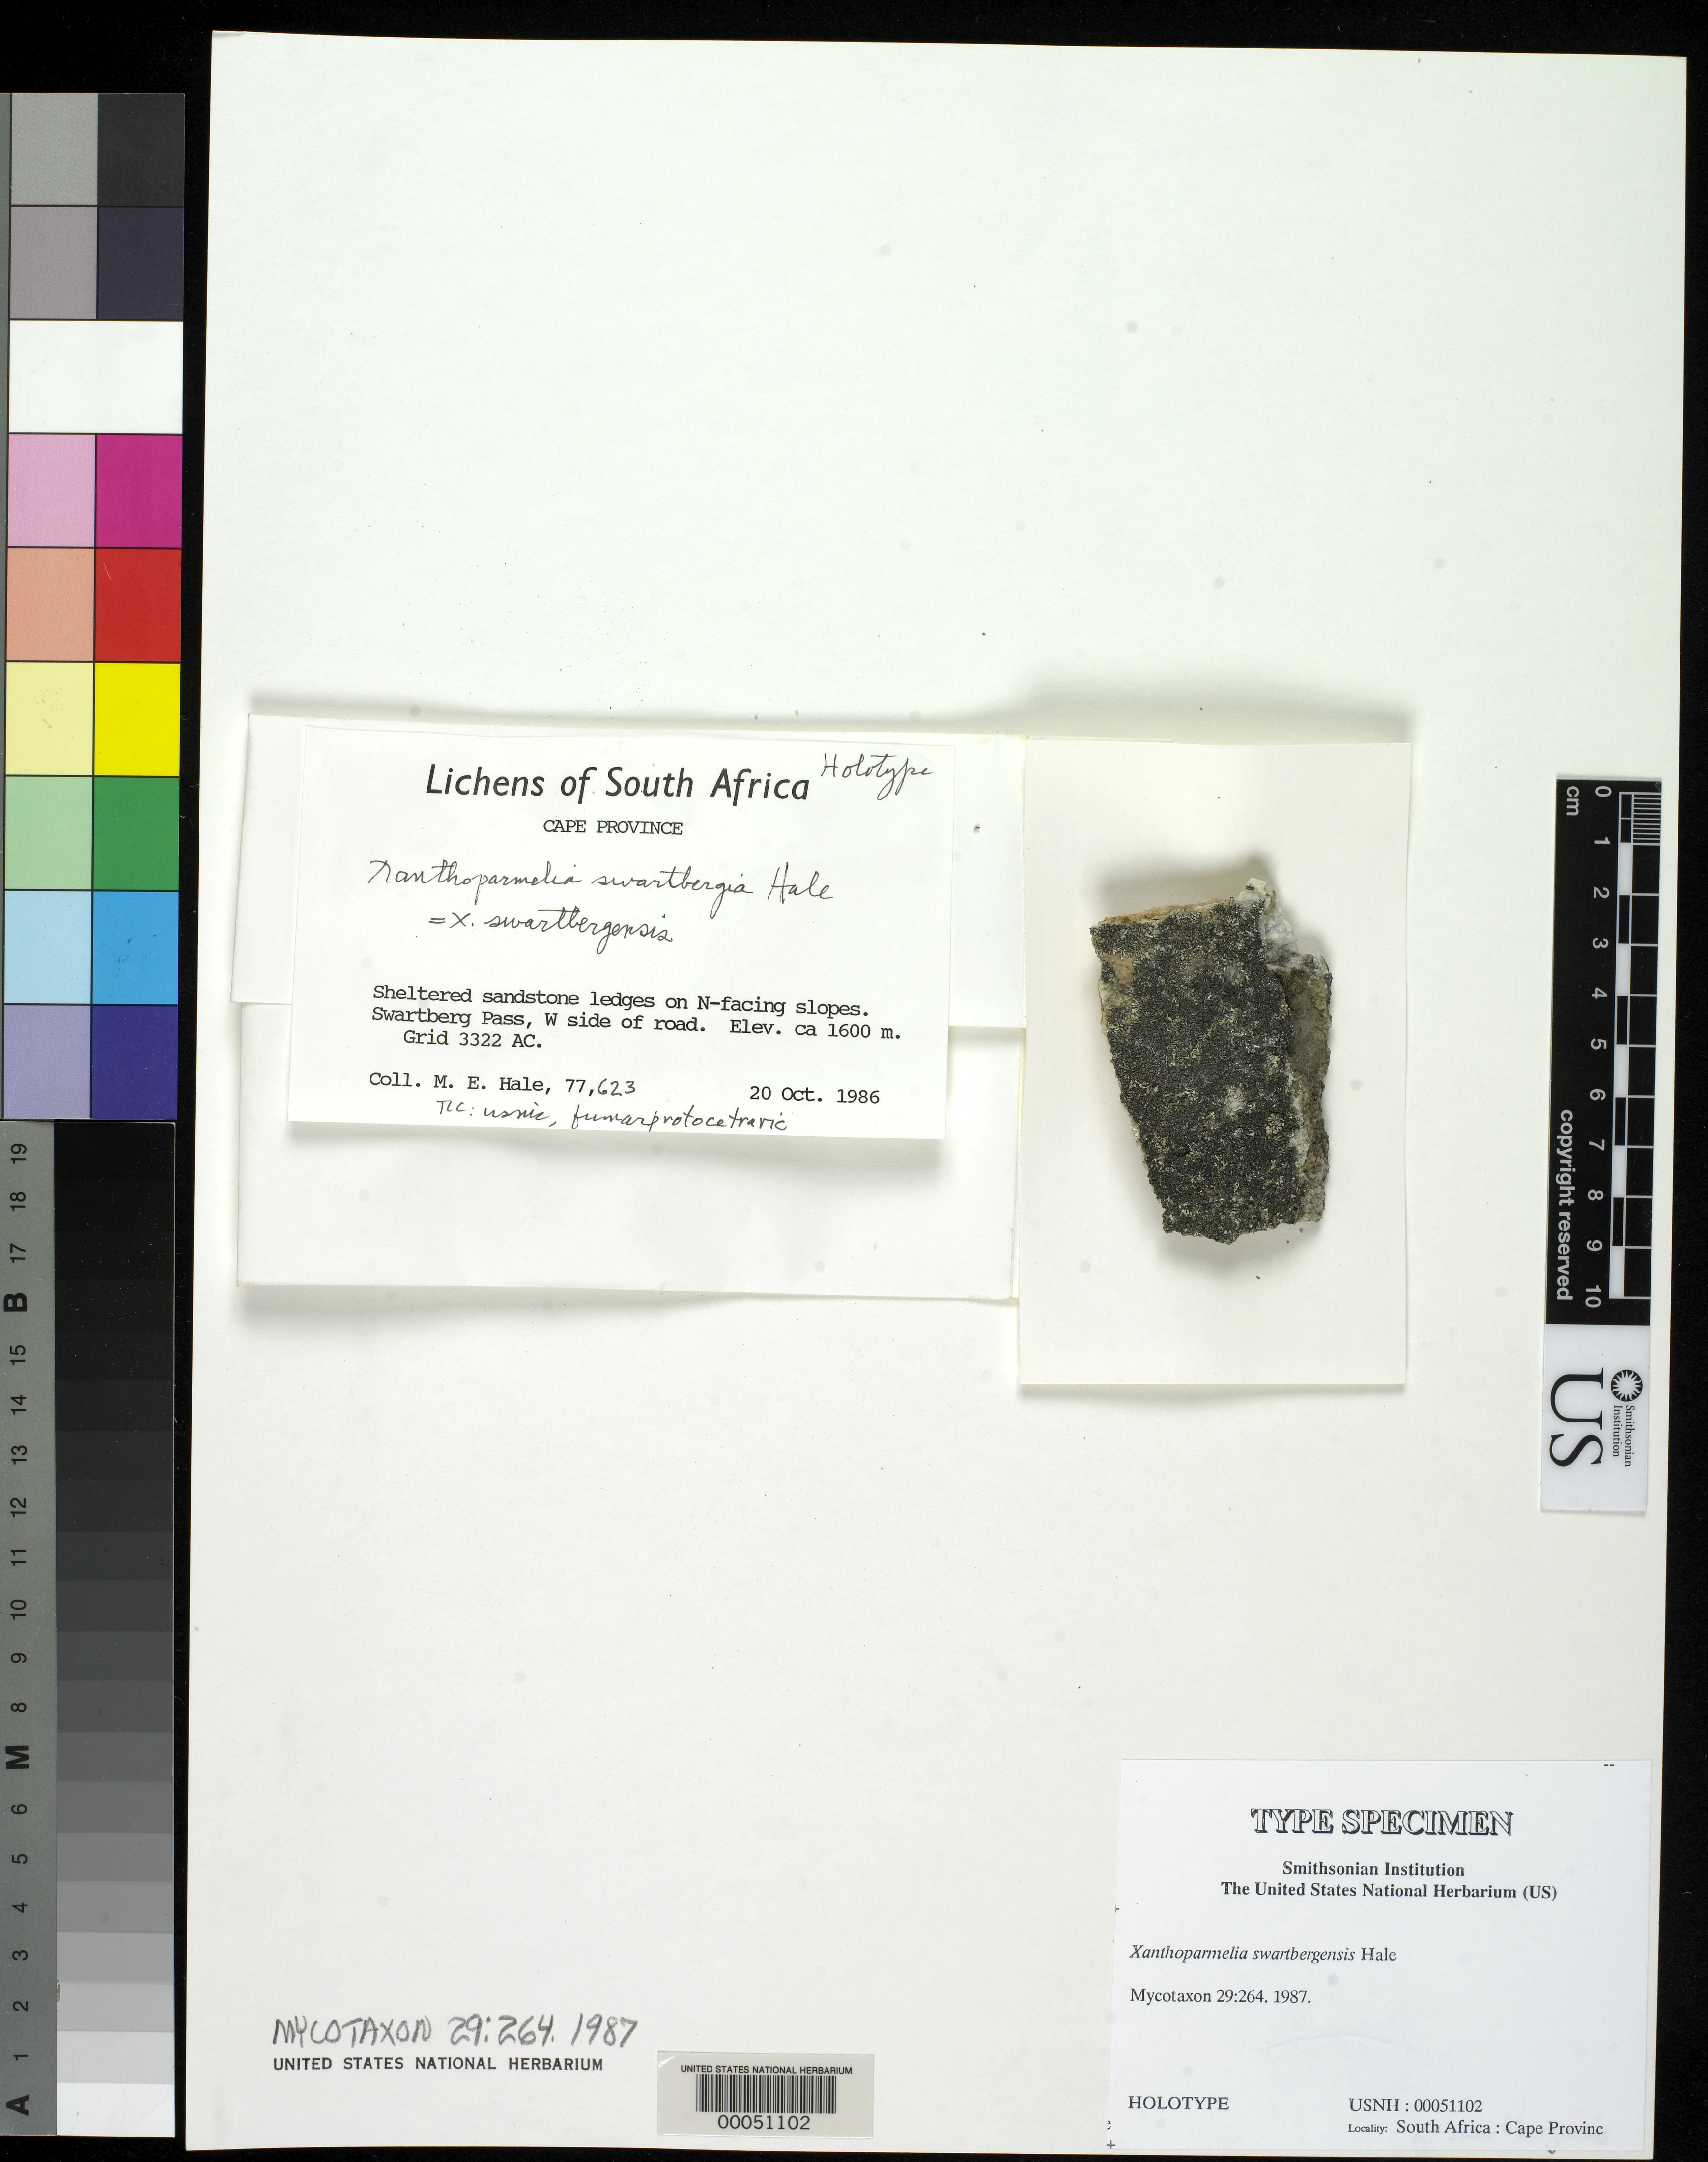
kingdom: Fungi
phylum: Ascomycota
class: Lecanoromycetes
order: Lecanorales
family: Parmeliaceae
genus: Xanthoparmelia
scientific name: Xanthoparmelia swartbergensis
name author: Hale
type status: Holotype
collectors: M. Hale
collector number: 77623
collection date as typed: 20 Oct 1986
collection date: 1986-10-20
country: South Africa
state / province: Western Cape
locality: Grid 3322 AC. Swartberg Pass, W side of road, sheltered sandstone ledges on N-facing slopes.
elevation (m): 1600